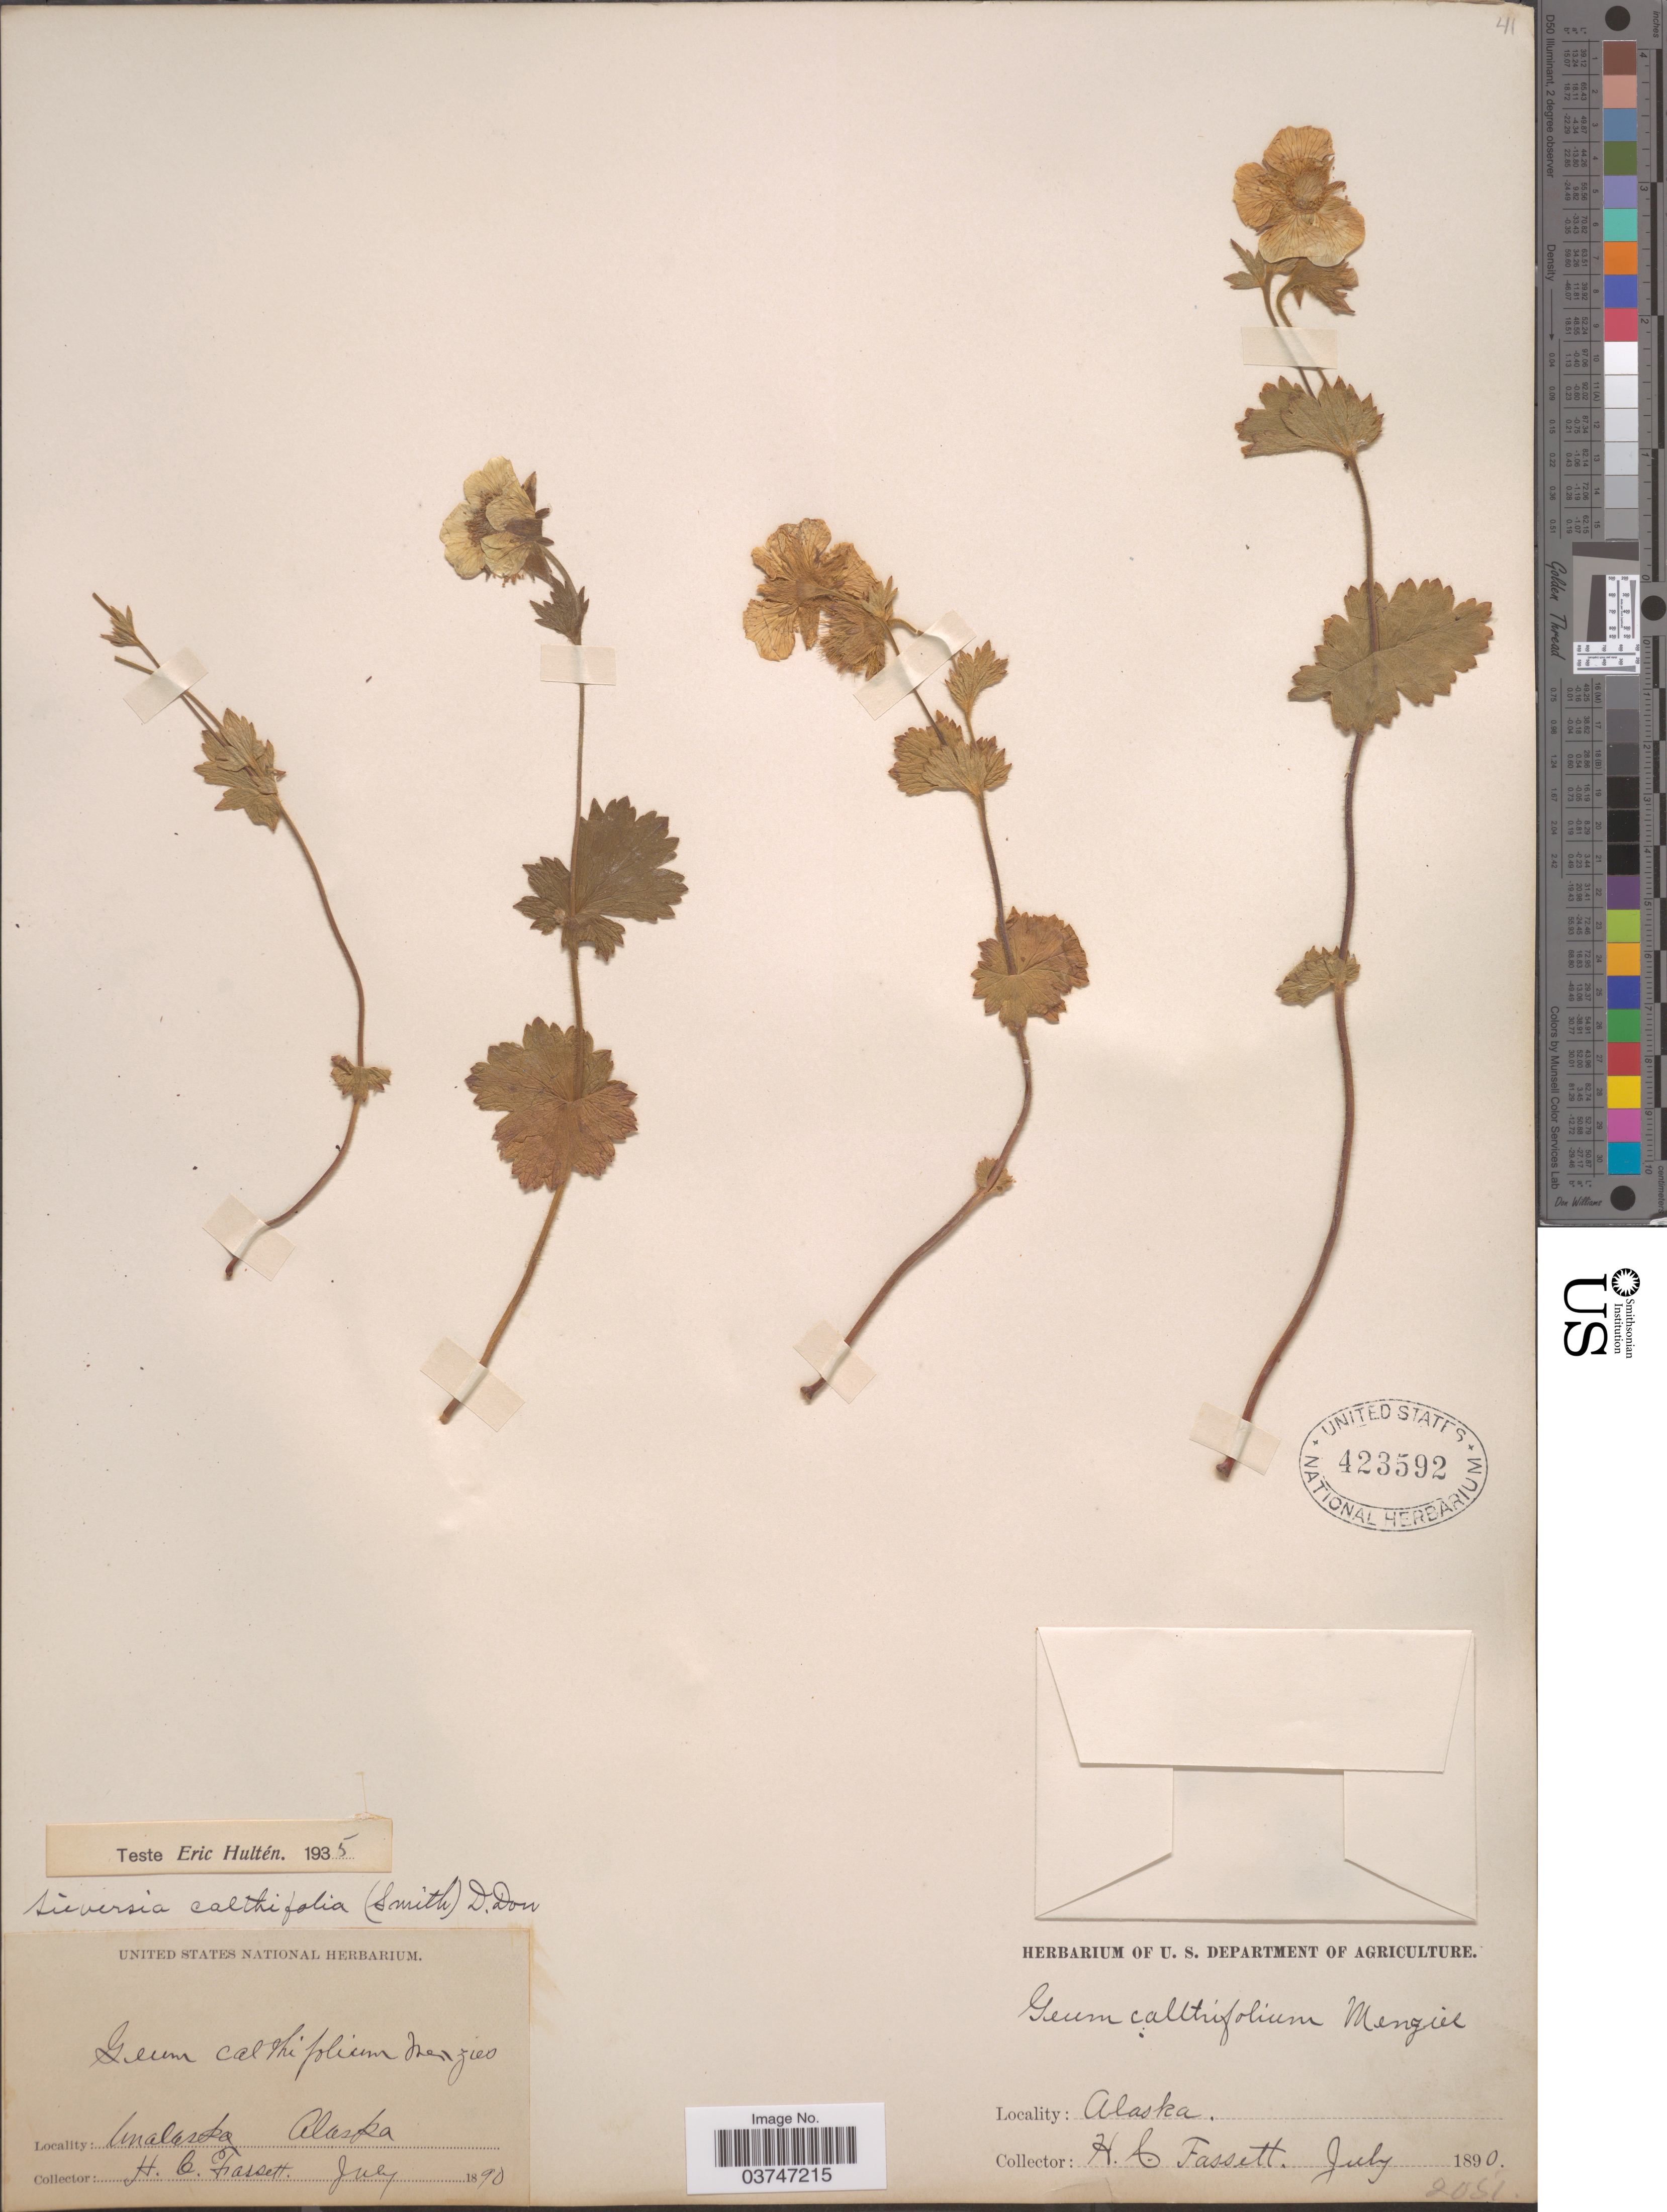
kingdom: Plantae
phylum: Tracheophyta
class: Magnoliopsida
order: Rosales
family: Rosaceae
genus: Geum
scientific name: Geum calthifolium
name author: Menzies ex Sm.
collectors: H. C. Fassett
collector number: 2051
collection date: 1890-07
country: United States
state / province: Alaska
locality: Unalaska.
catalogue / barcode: US 423592